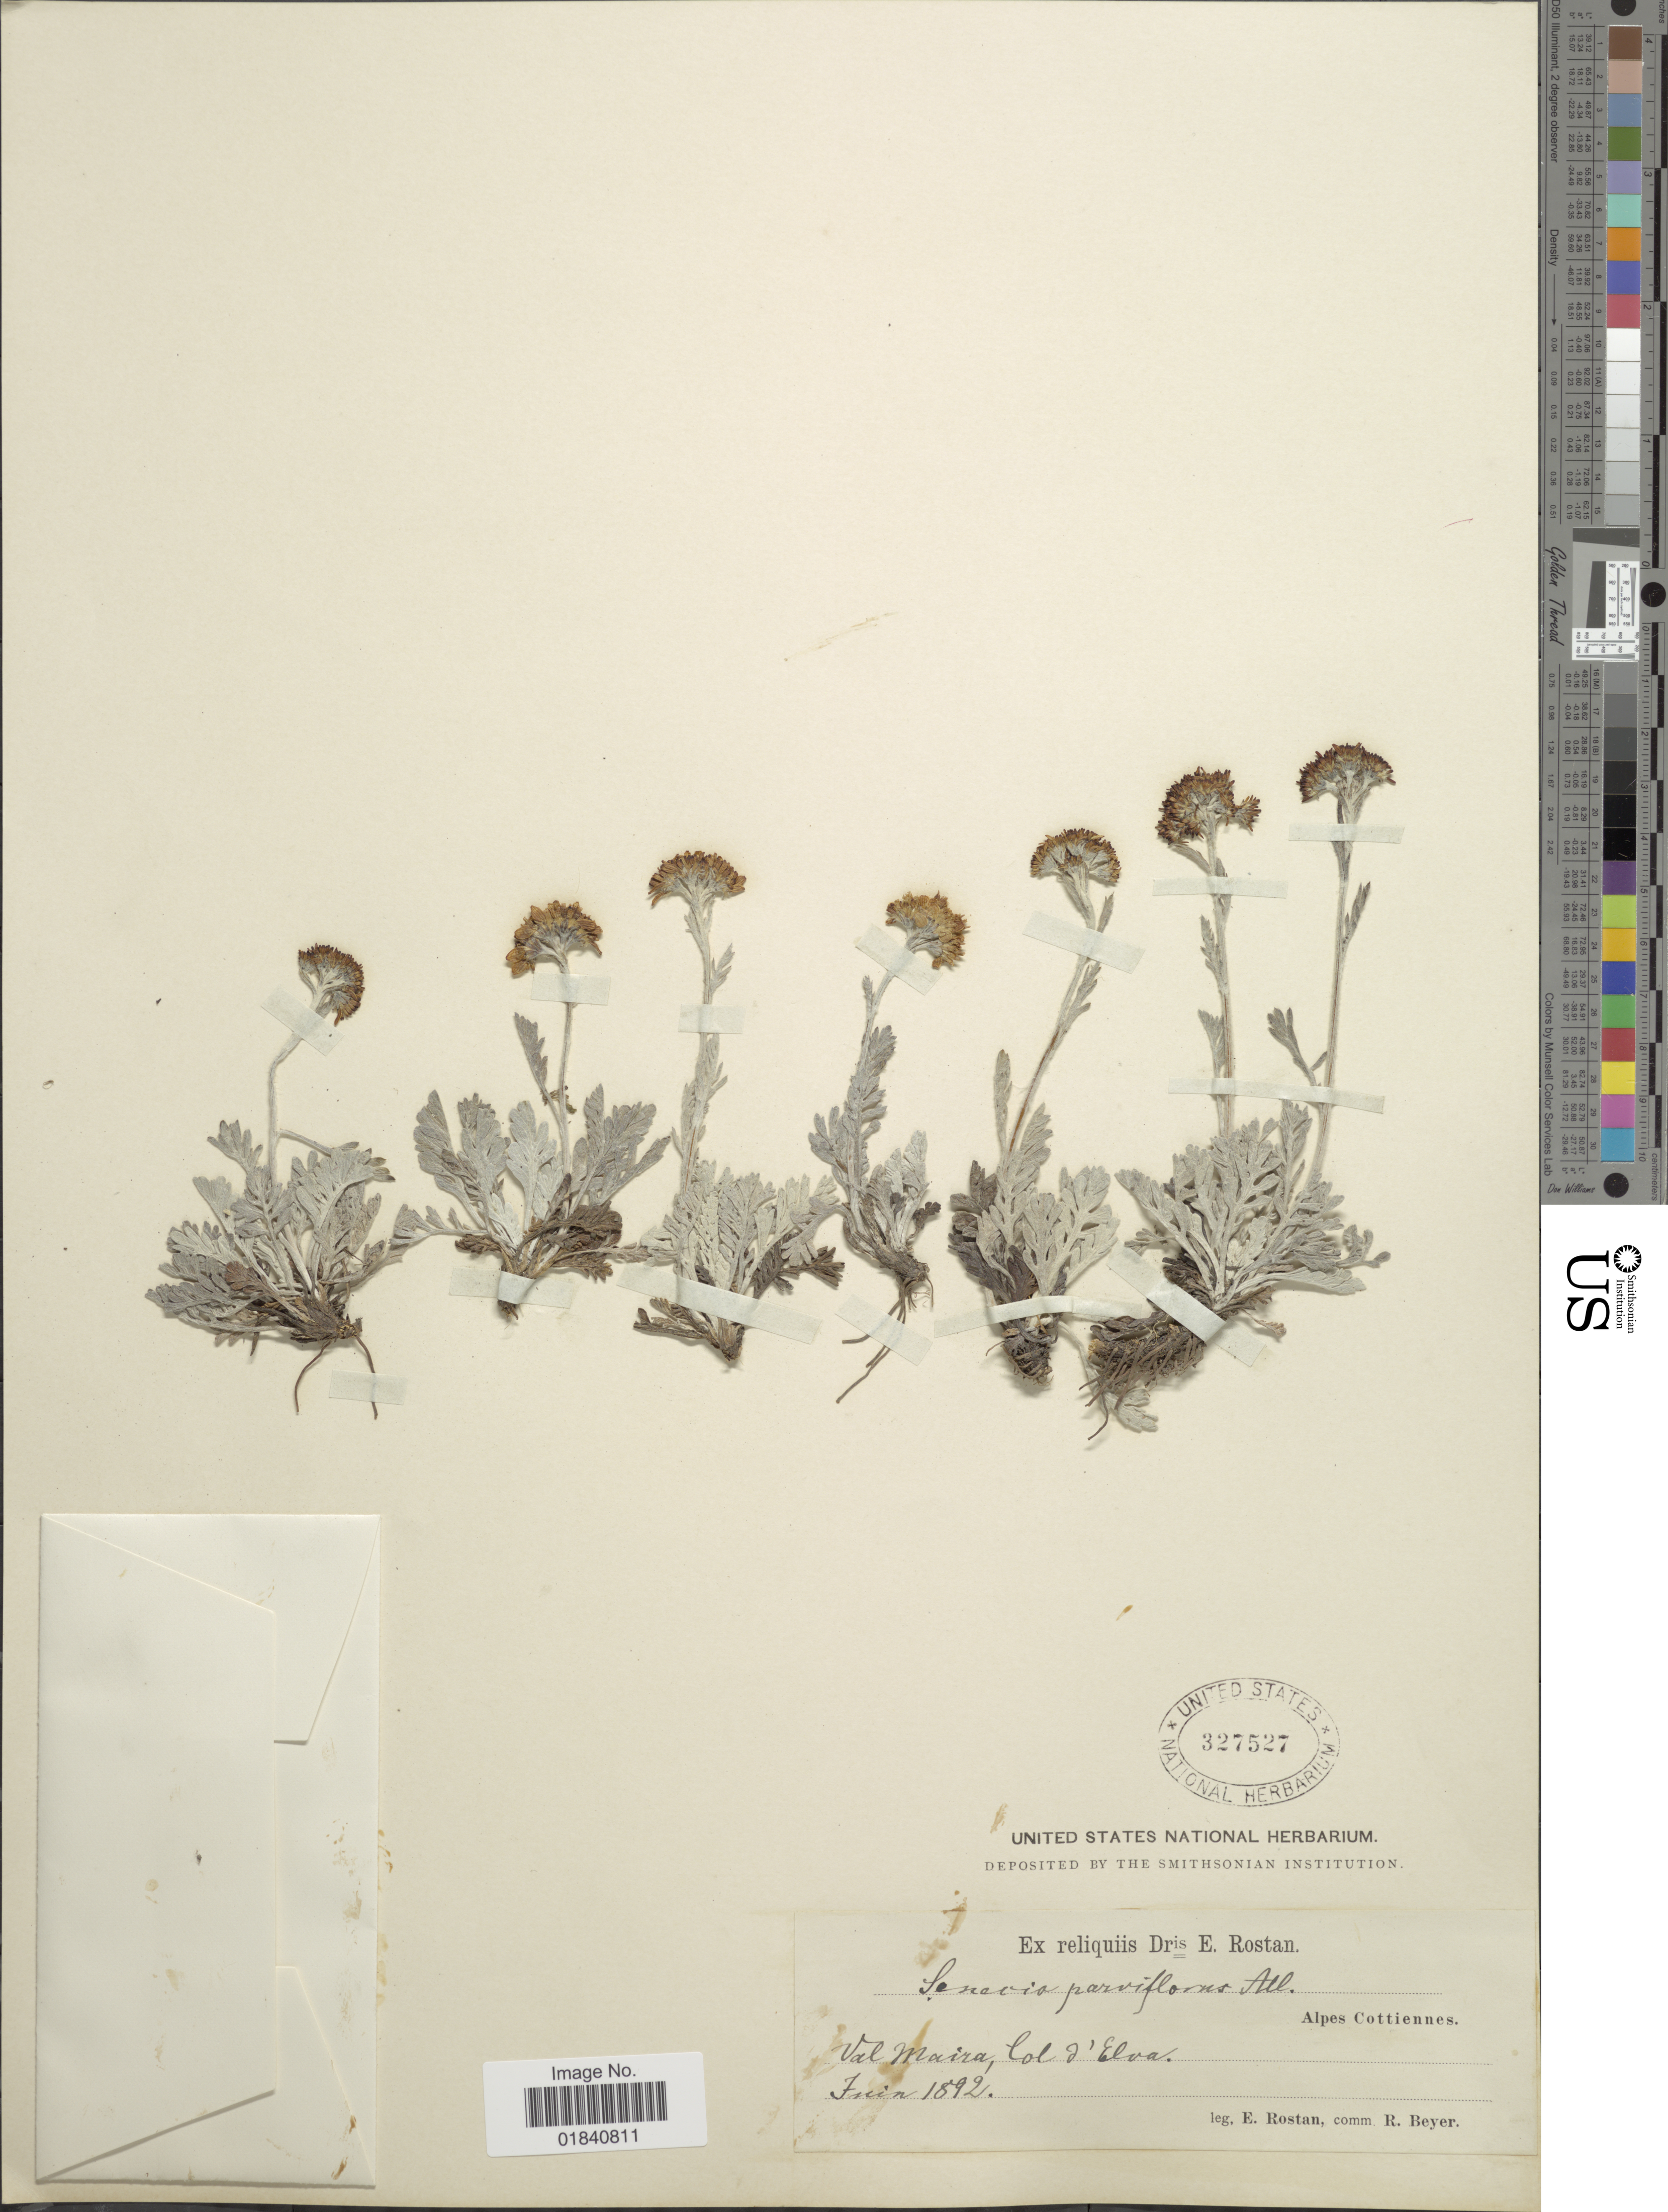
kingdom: Plantae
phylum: Tracheophyta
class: Magnoliopsida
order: Asterales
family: Asteraceae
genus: Senecio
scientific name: Senecio parviflorus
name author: All.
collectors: E. Rostan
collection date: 1892-06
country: Italy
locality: Val Maira, Col d'Elva. Alpes Cottienes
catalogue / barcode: US 327527